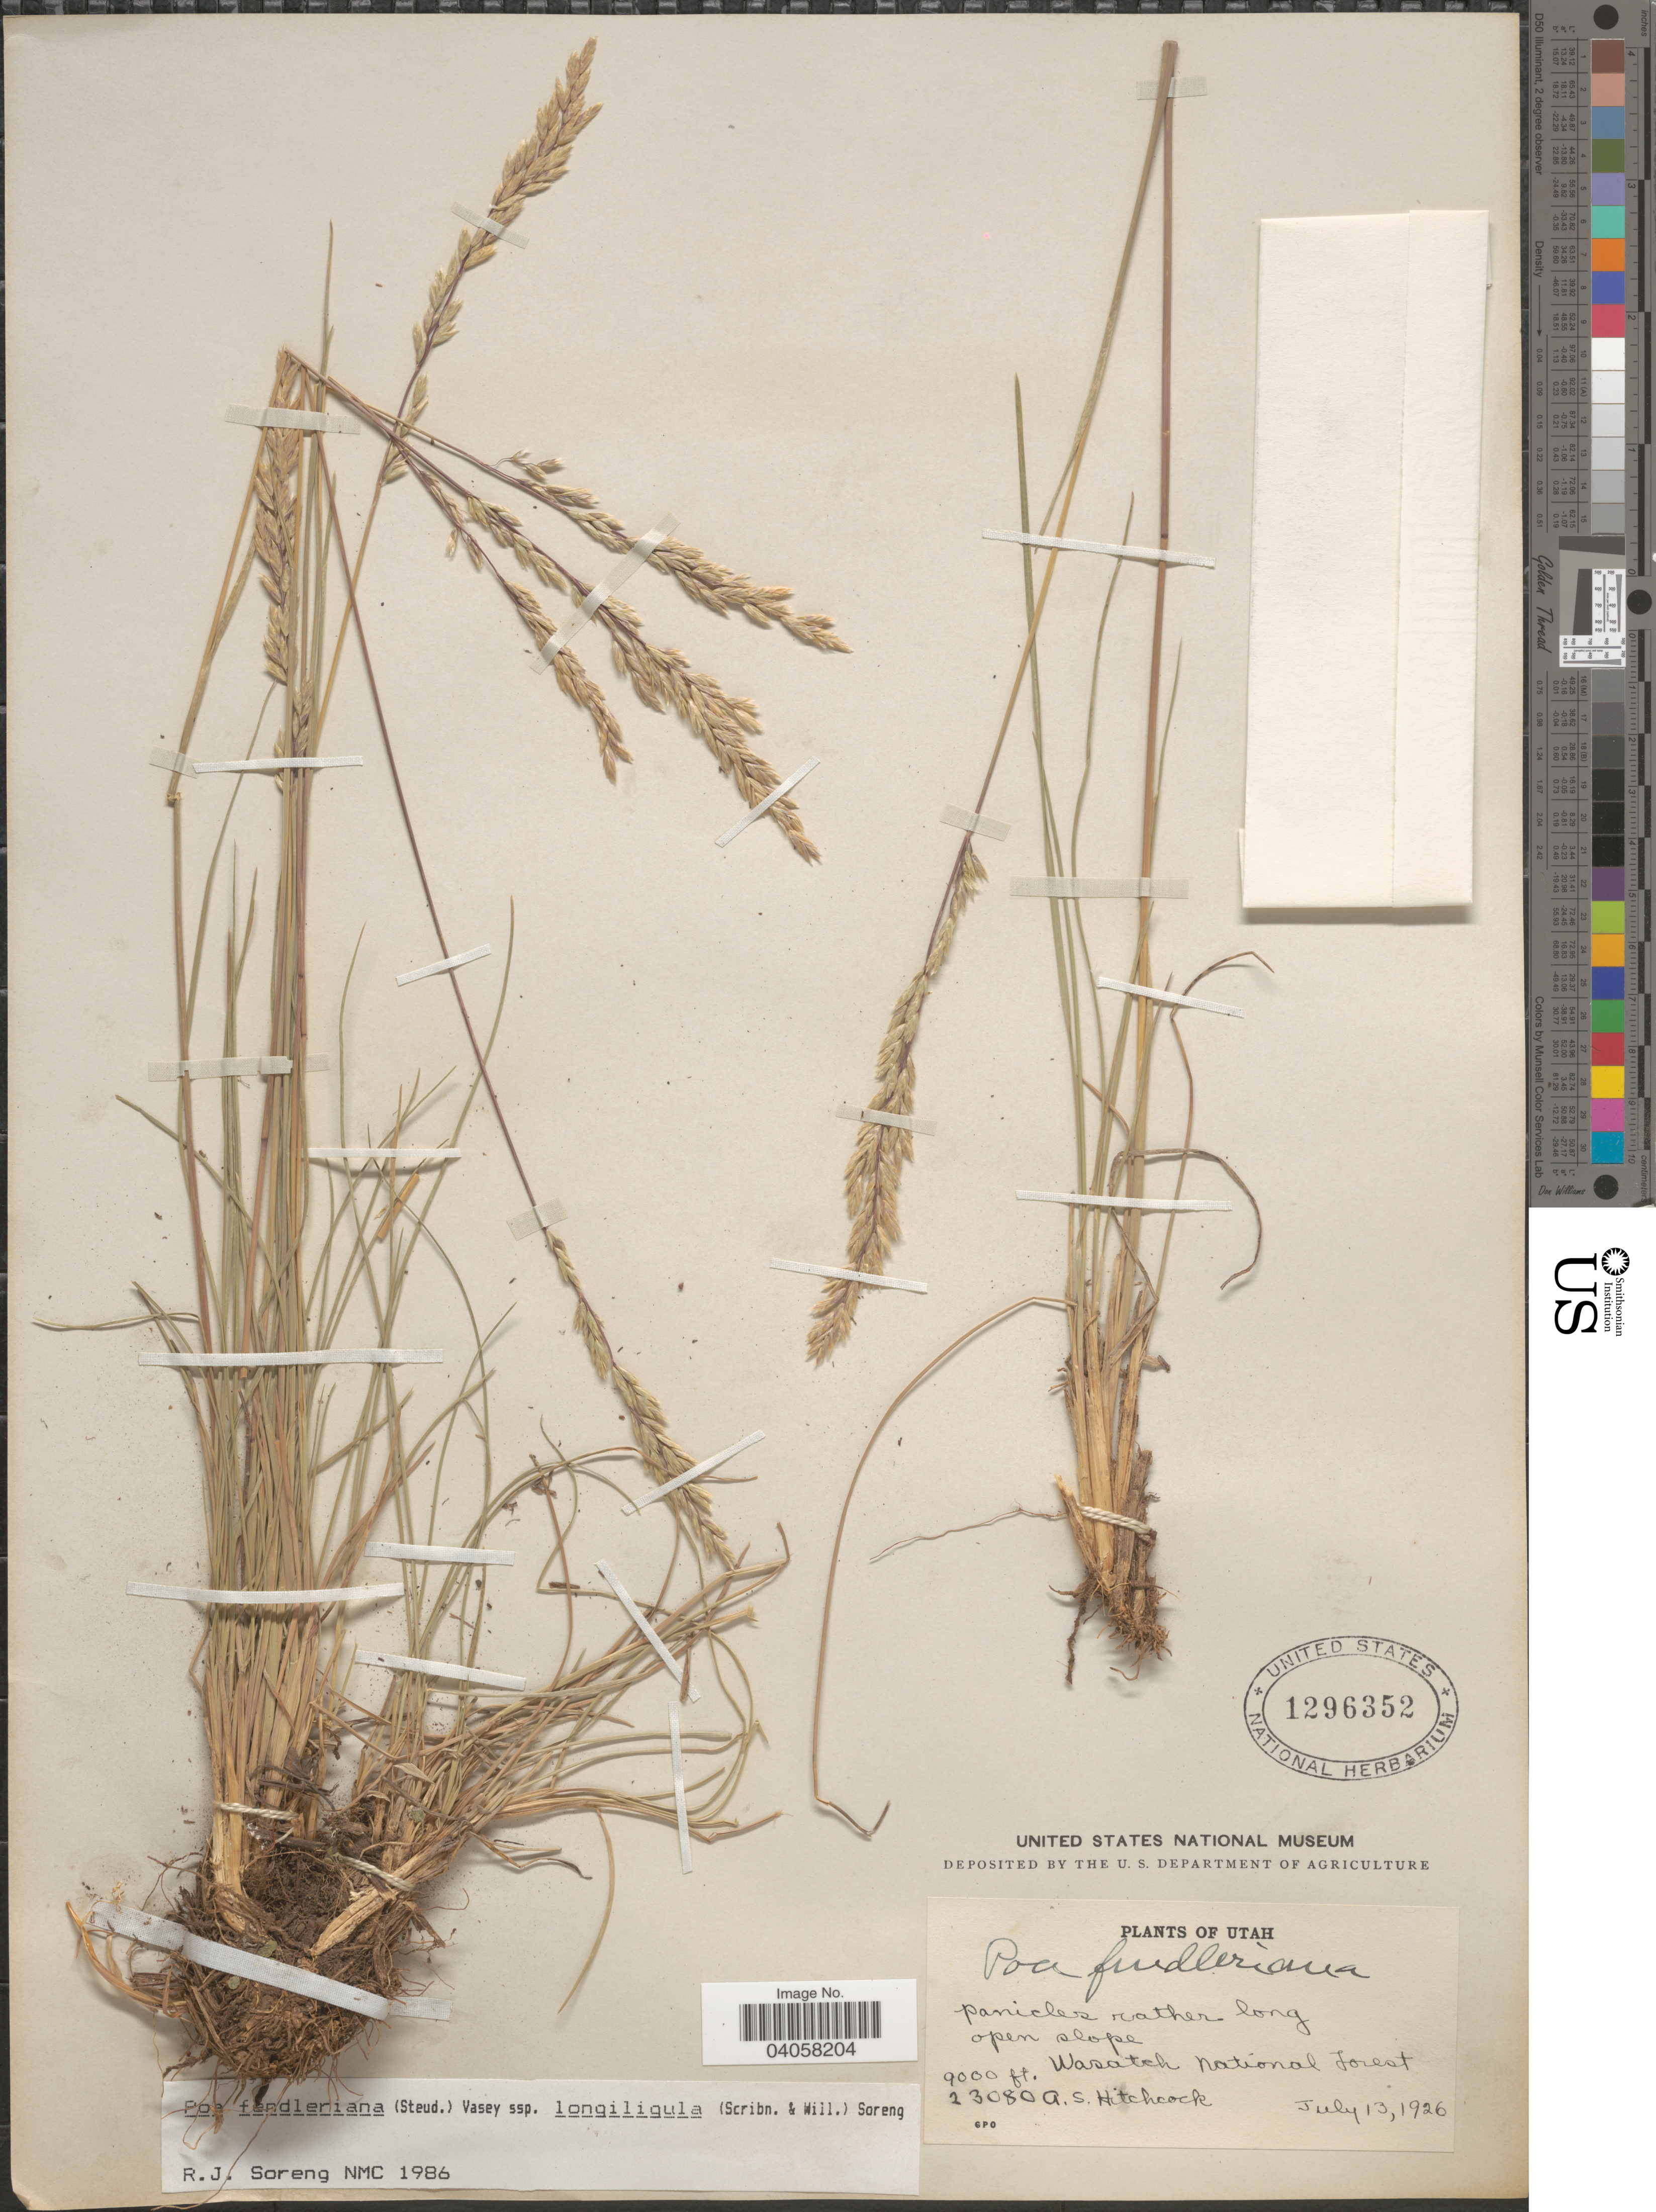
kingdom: Plantae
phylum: Tracheophyta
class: Liliopsida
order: Poales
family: Poaceae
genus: Poa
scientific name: Poa fendleriana subsp. longiligula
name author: (Scribn. & T.A. Williams) Soreng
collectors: A. S. Hitchcock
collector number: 23080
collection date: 1926-07-13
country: United States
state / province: Utah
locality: Wasatch National Forest.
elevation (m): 2743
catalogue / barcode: US 1296352